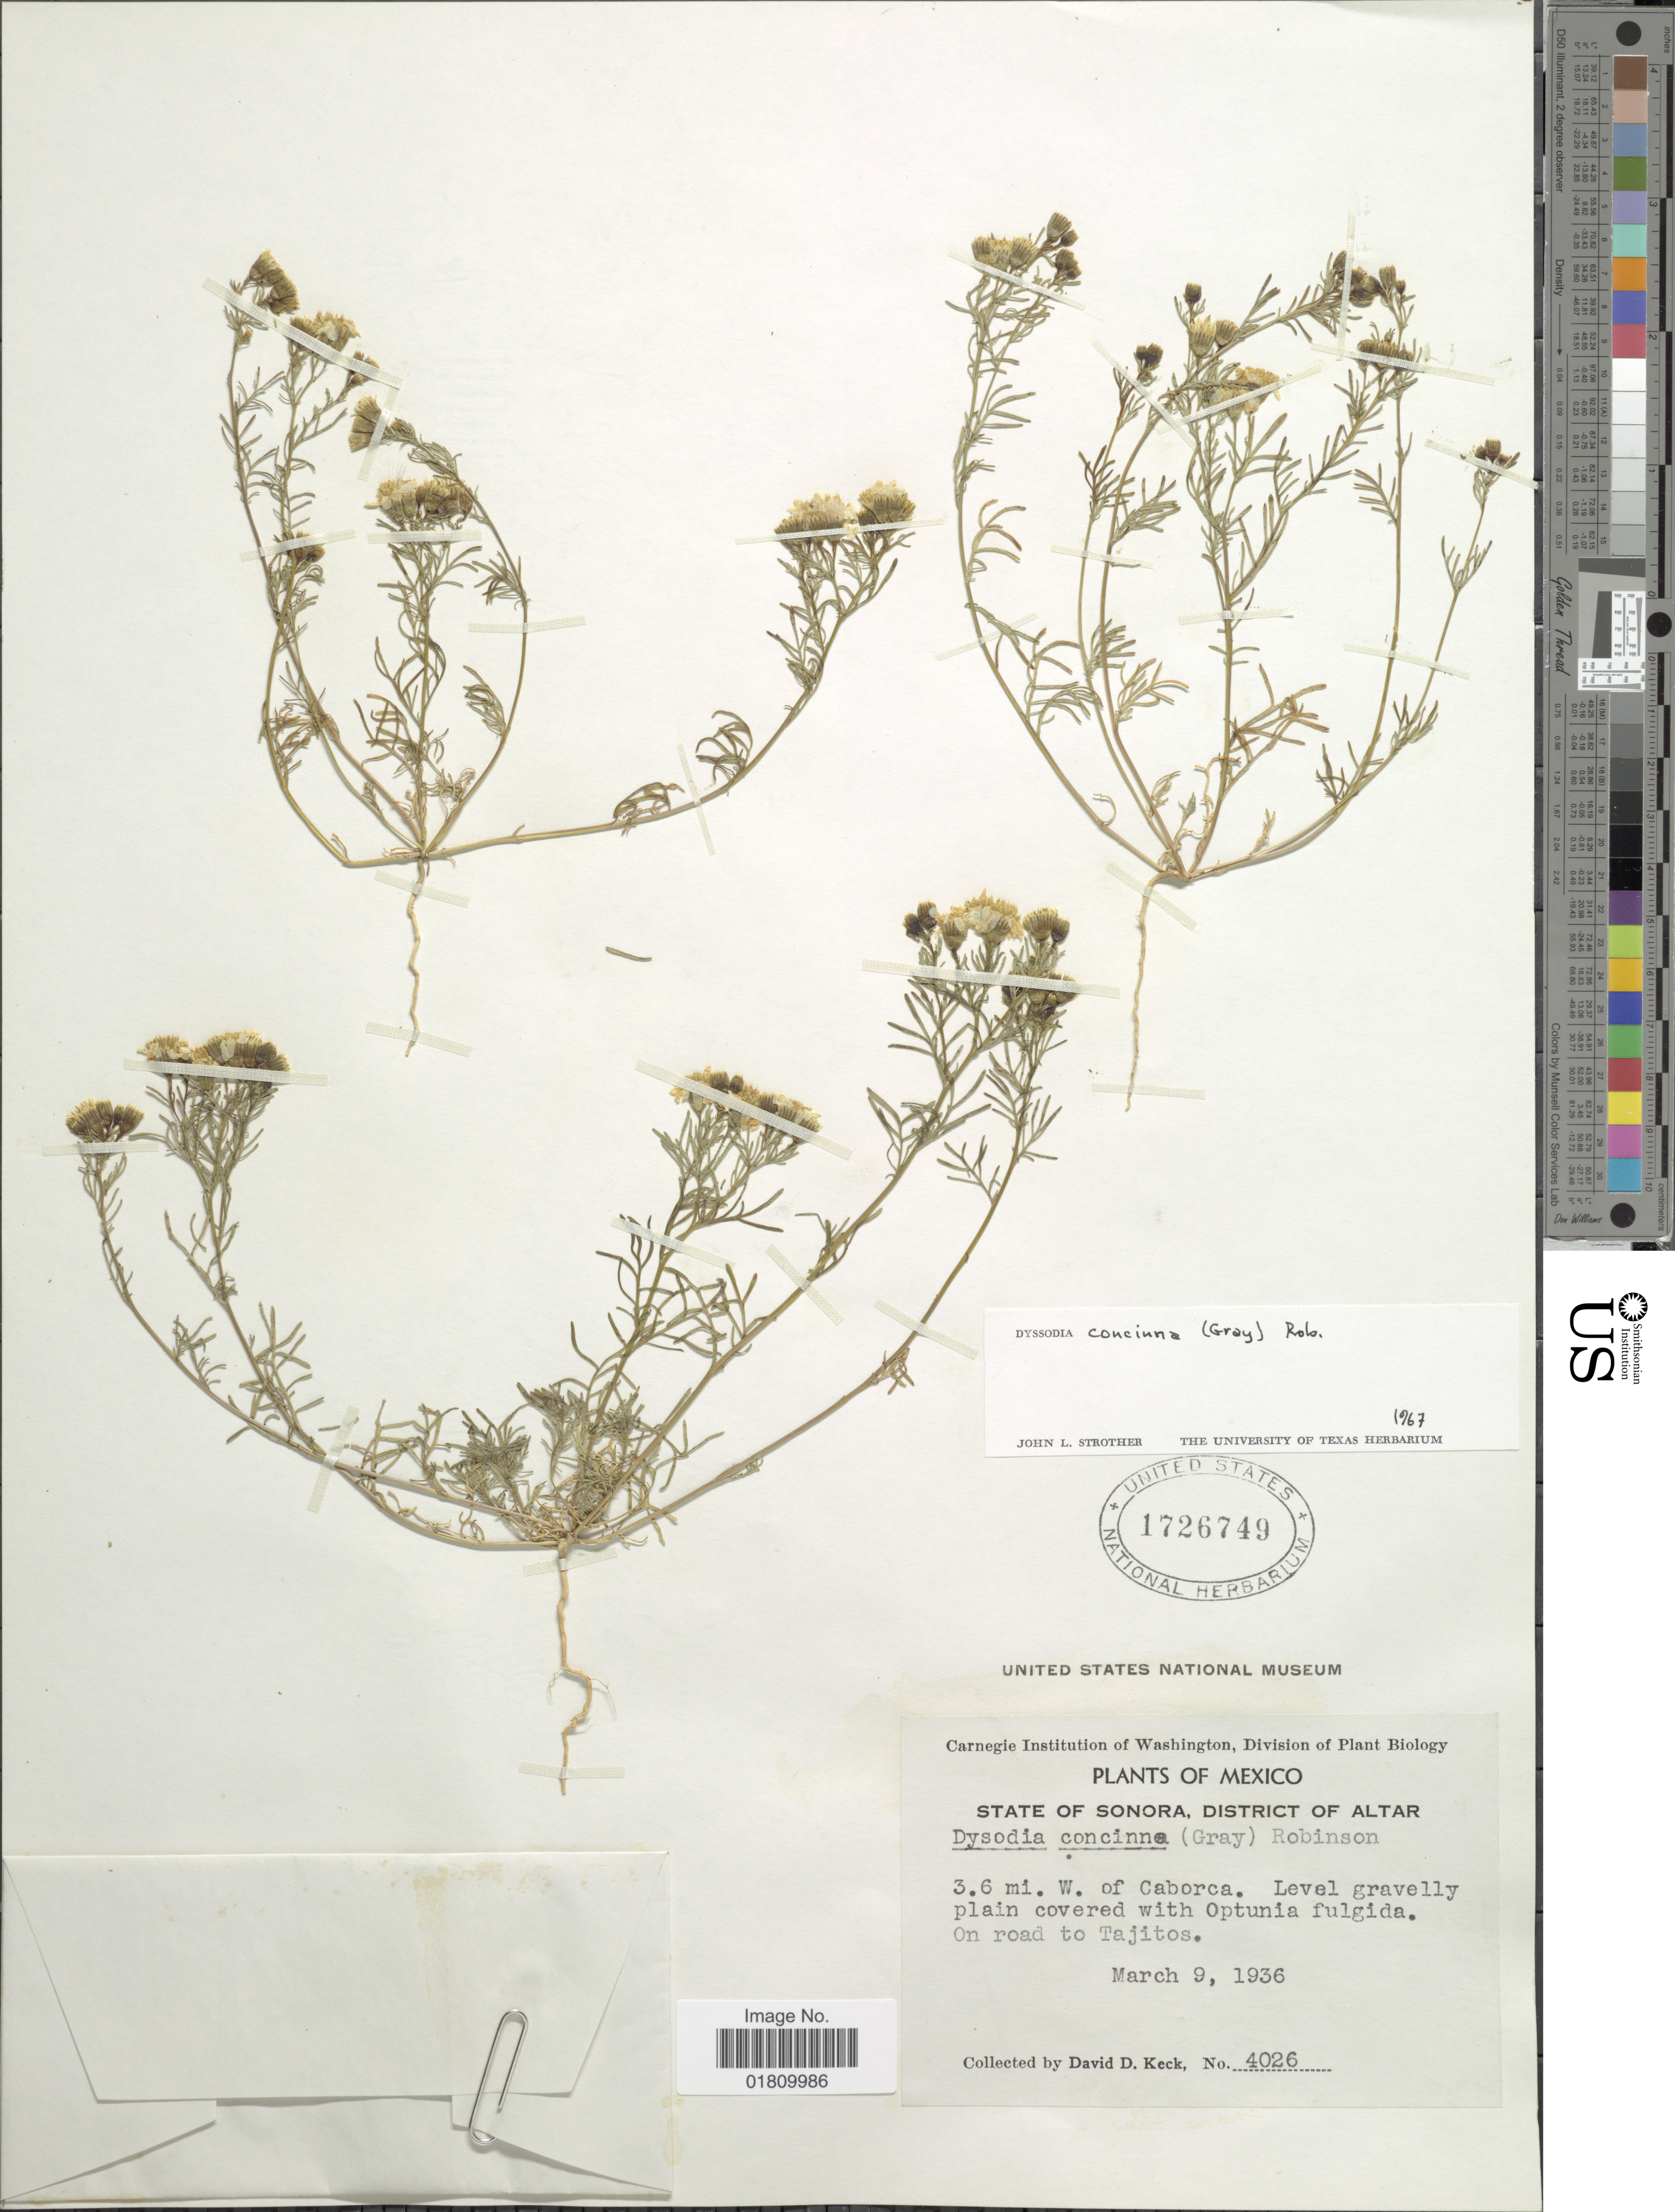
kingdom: Plantae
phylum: Tracheophyta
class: Magnoliopsida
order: Asterales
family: Asteraceae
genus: Thymophylla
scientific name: Thymophylla concinna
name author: (A. Gray) Strother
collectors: D. D. Keck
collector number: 4026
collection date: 1936-03-09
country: Mexico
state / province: Sonora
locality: District of Altar, 3.6 mi. W. of Caborca, level gravelly plain covered with Optuna fulgida, on road to Tajitos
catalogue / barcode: US 1726749